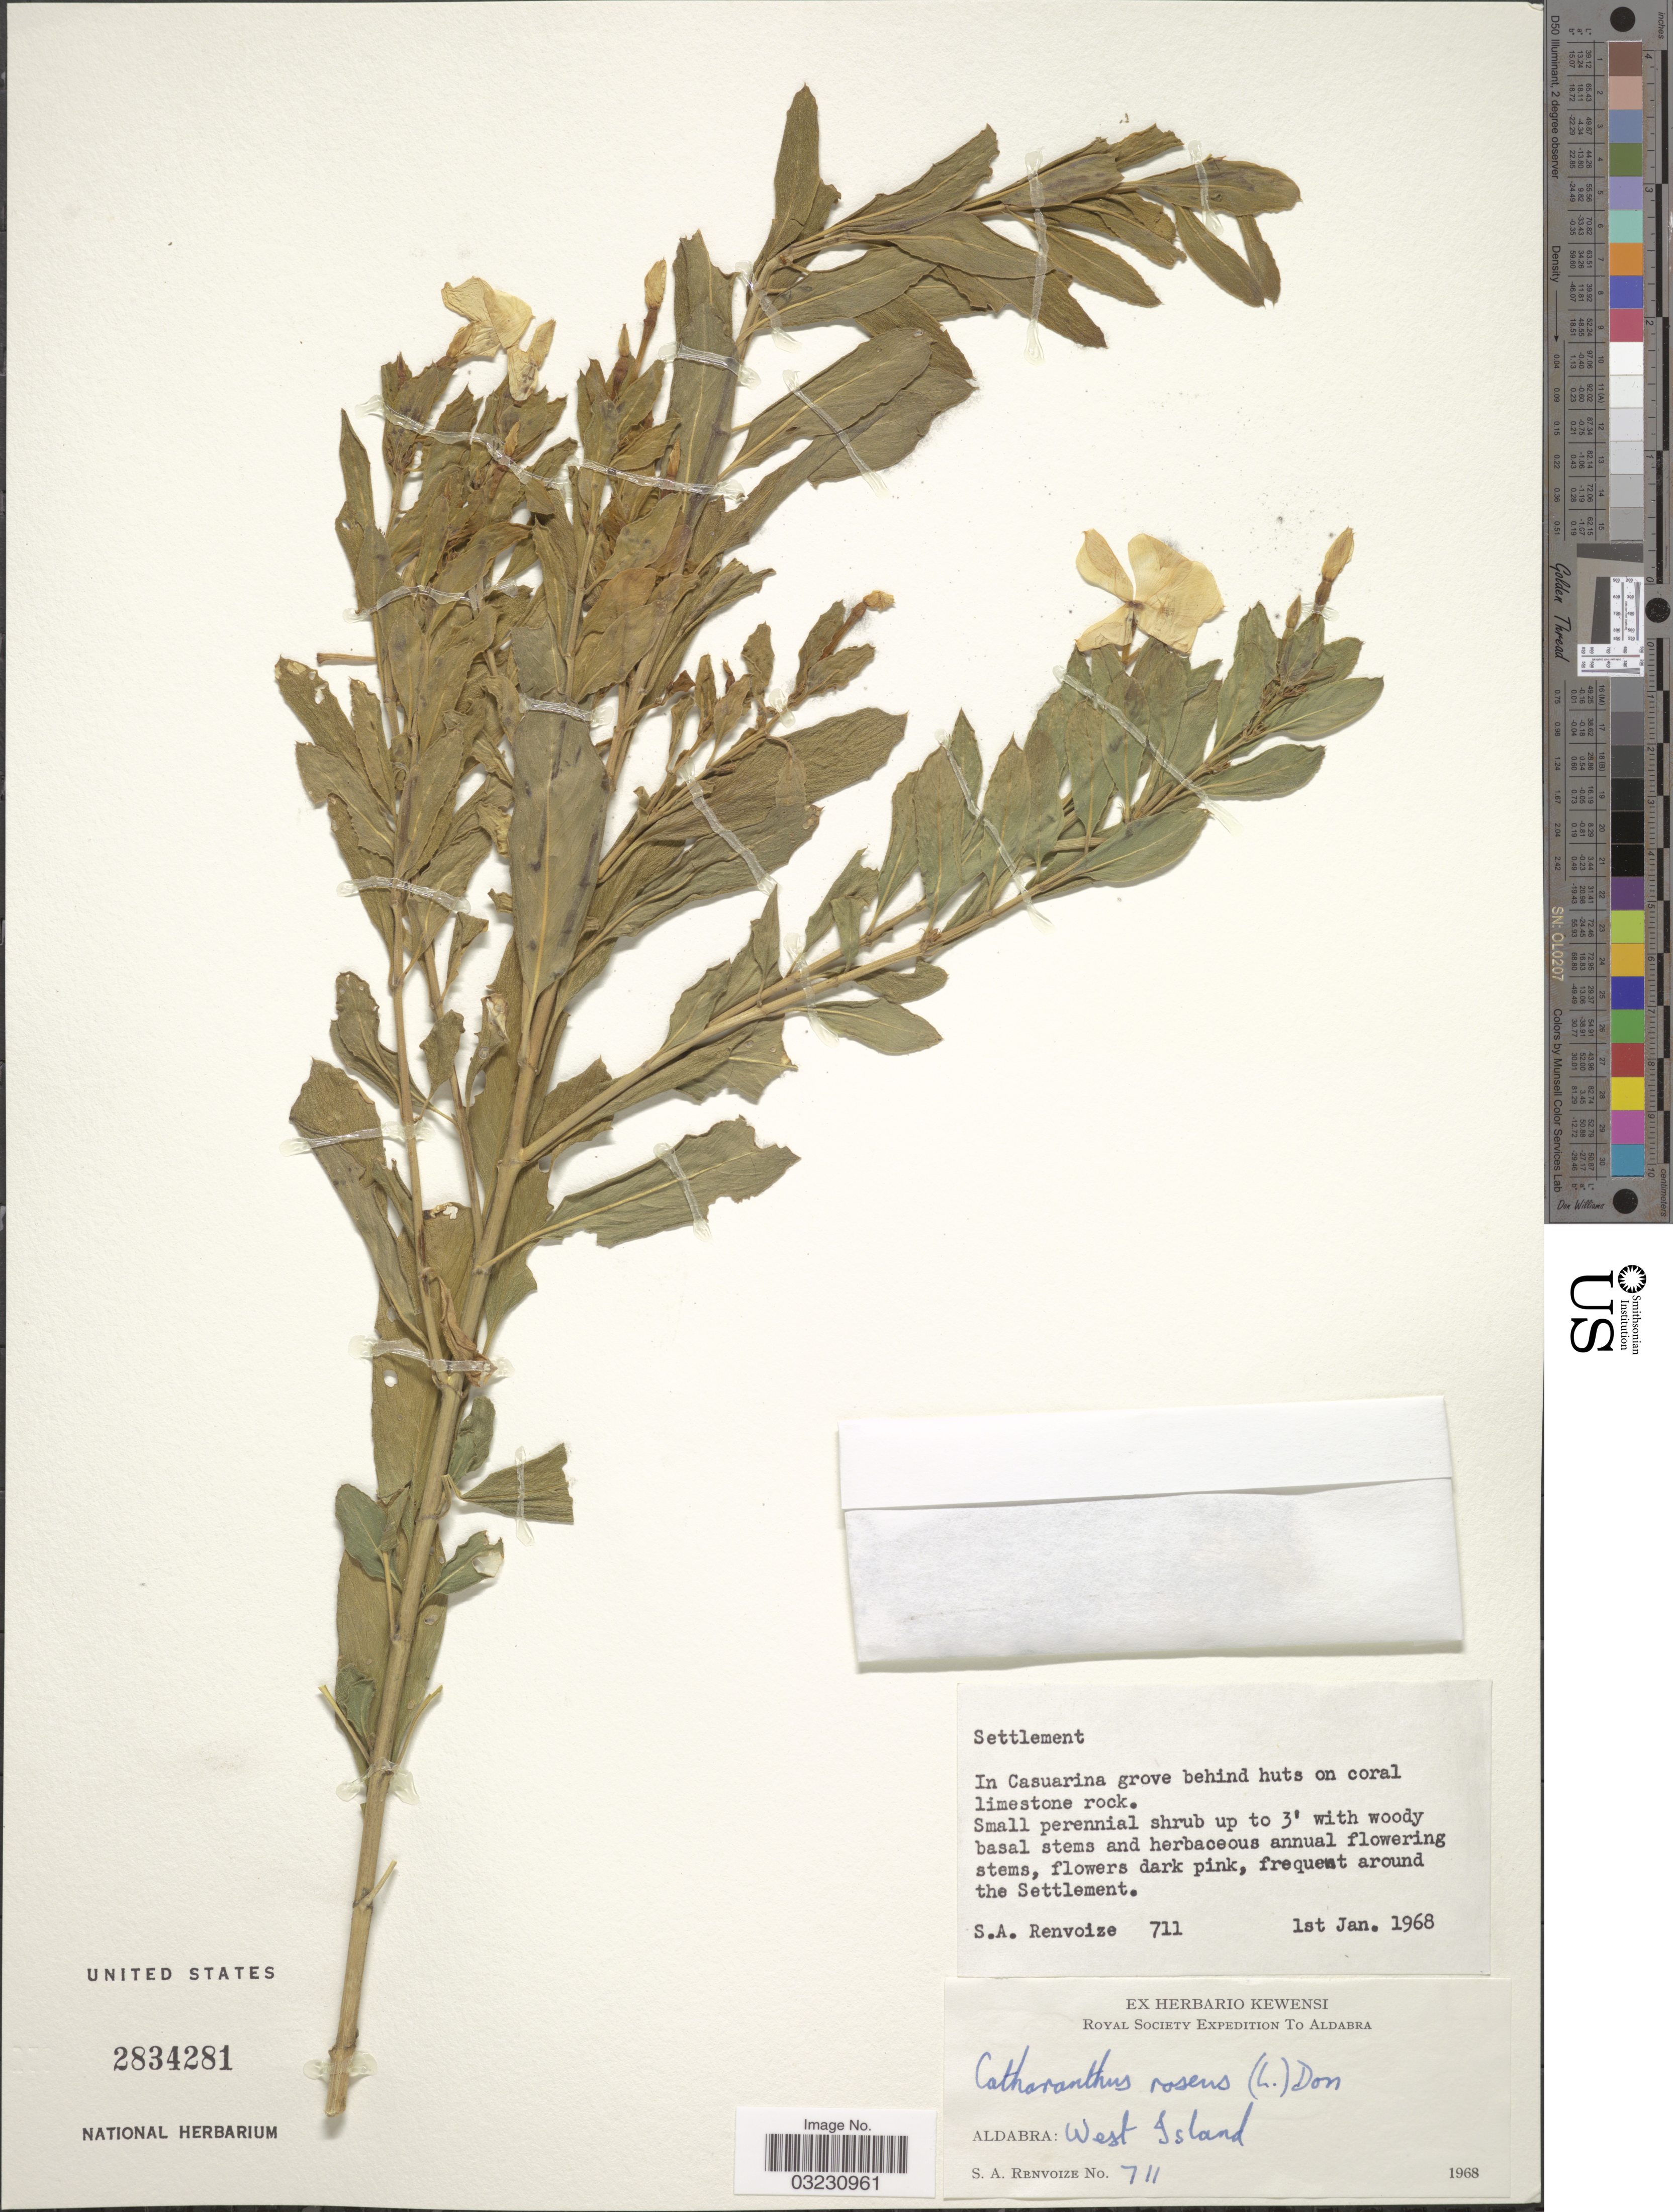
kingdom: Plantae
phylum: Tracheophyta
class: Magnoliopsida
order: Gentianales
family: Apocynaceae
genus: Catharanthus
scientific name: Catharanthus roseus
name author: (L.) G. Don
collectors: S. A. Renvoize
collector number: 711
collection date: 1968-01-01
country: Seychelles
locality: Aldabra: West Island. In Casuarina grove behind huts.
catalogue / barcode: US 2834281